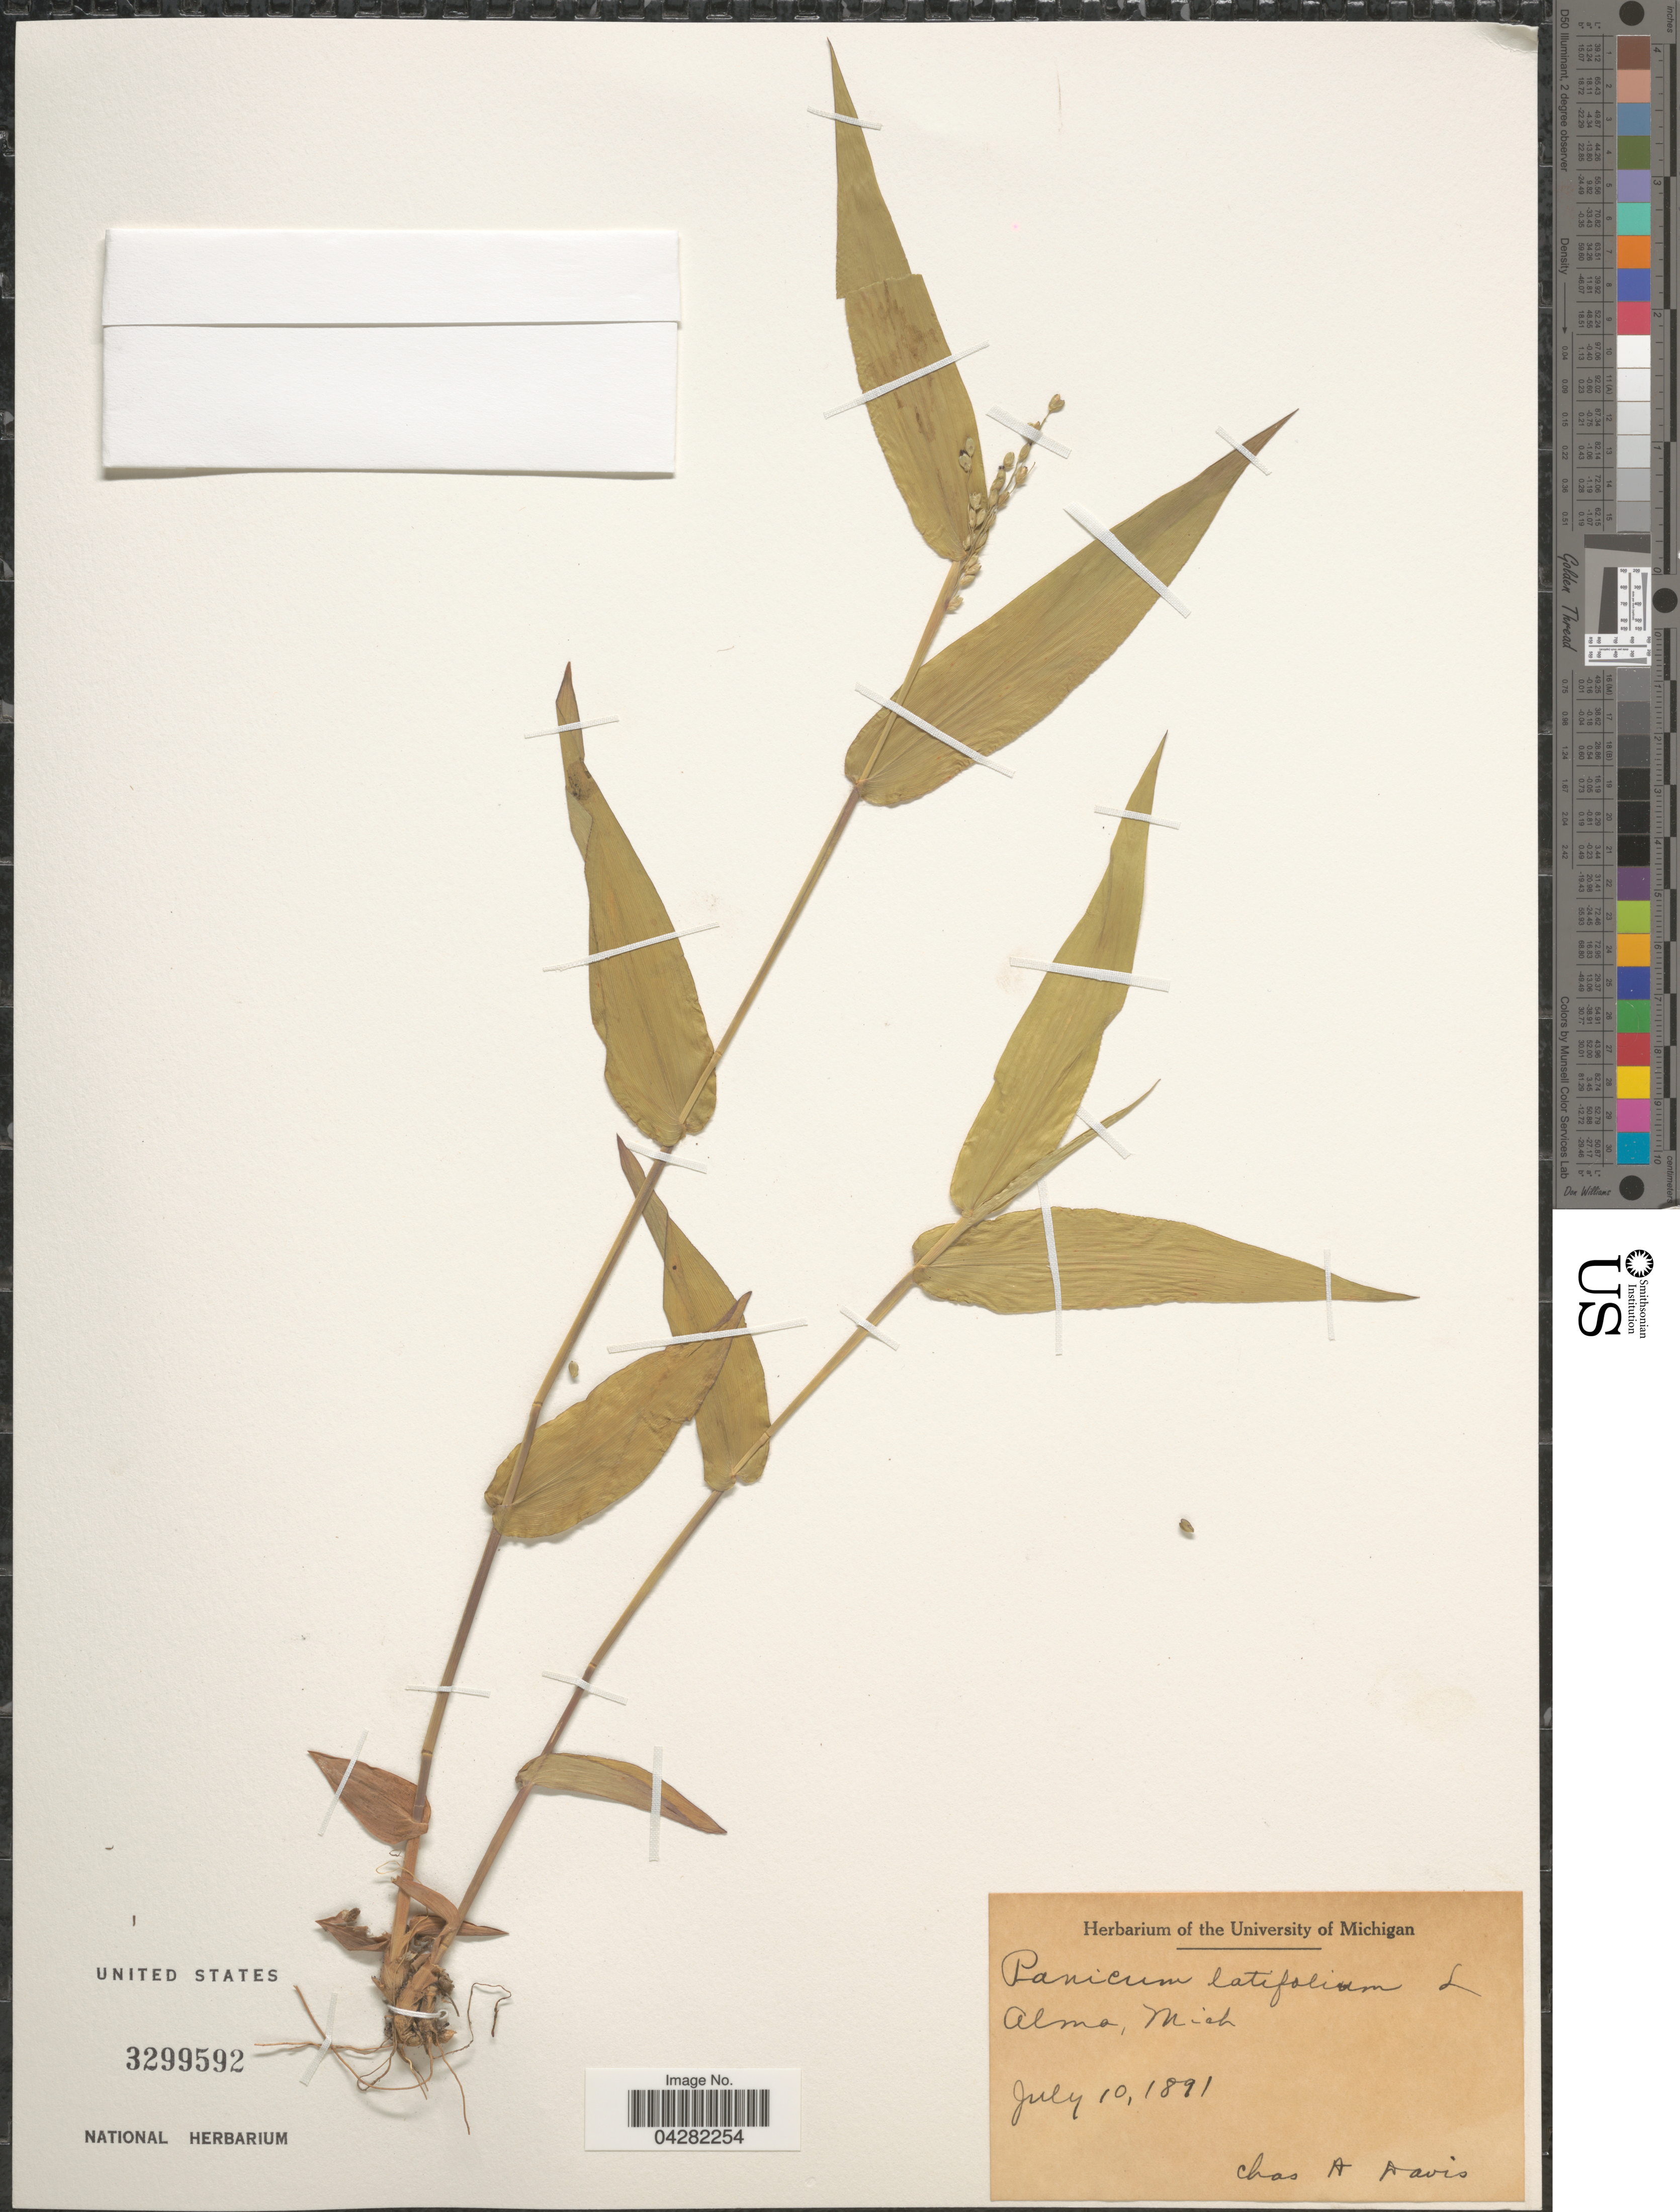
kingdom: Plantae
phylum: Tracheophyta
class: Liliopsida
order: Poales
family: Poaceae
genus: Dichanthelium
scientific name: Dichanthelium laxiflorum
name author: (Lam.) Gould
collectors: C. Davis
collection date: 1891-07-10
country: United States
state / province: Michigan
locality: Alma.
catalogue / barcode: US 3299592